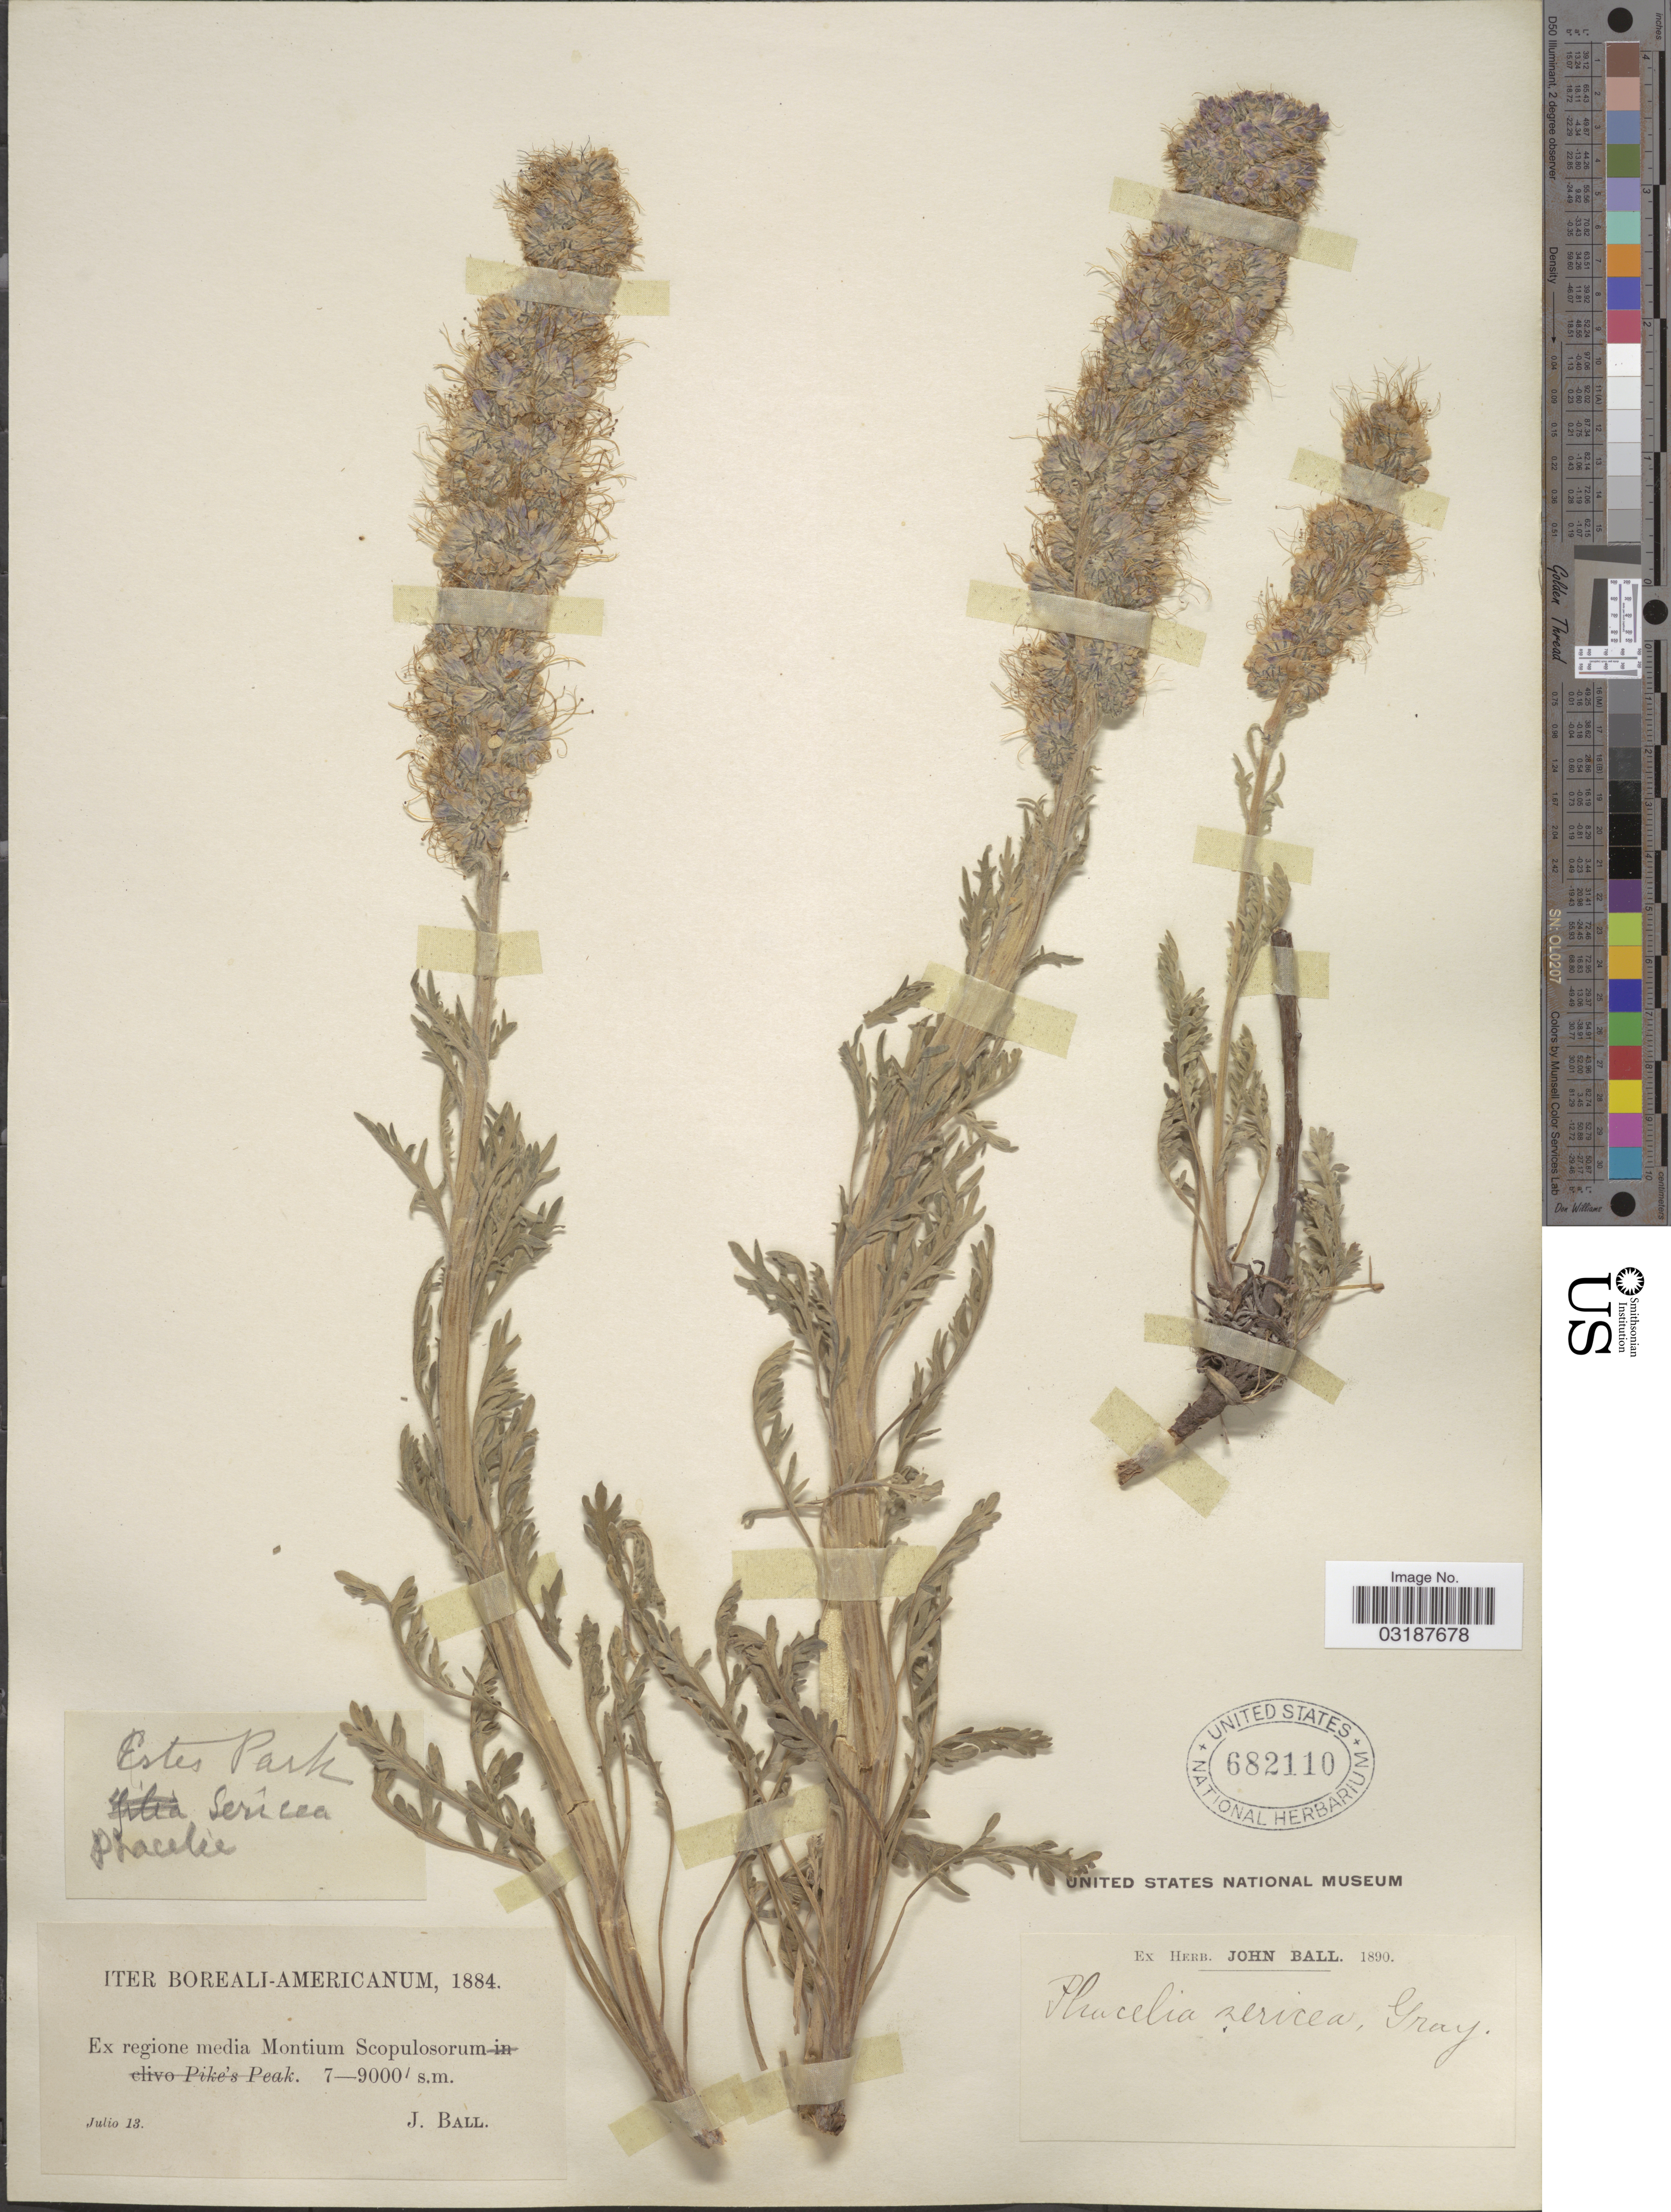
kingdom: Plantae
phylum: Tracheophyta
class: Magnoliopsida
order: Boraginales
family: Hydrophyllaceae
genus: Phacelia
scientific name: Phacelia sericea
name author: (Graham) A. Gray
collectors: J. Ball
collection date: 1884-07-13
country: United States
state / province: Colorado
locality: Estes Park, Ex regione media Montium Scopulosorum. Iter Boreali-Americanum.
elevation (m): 7000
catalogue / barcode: US 682110